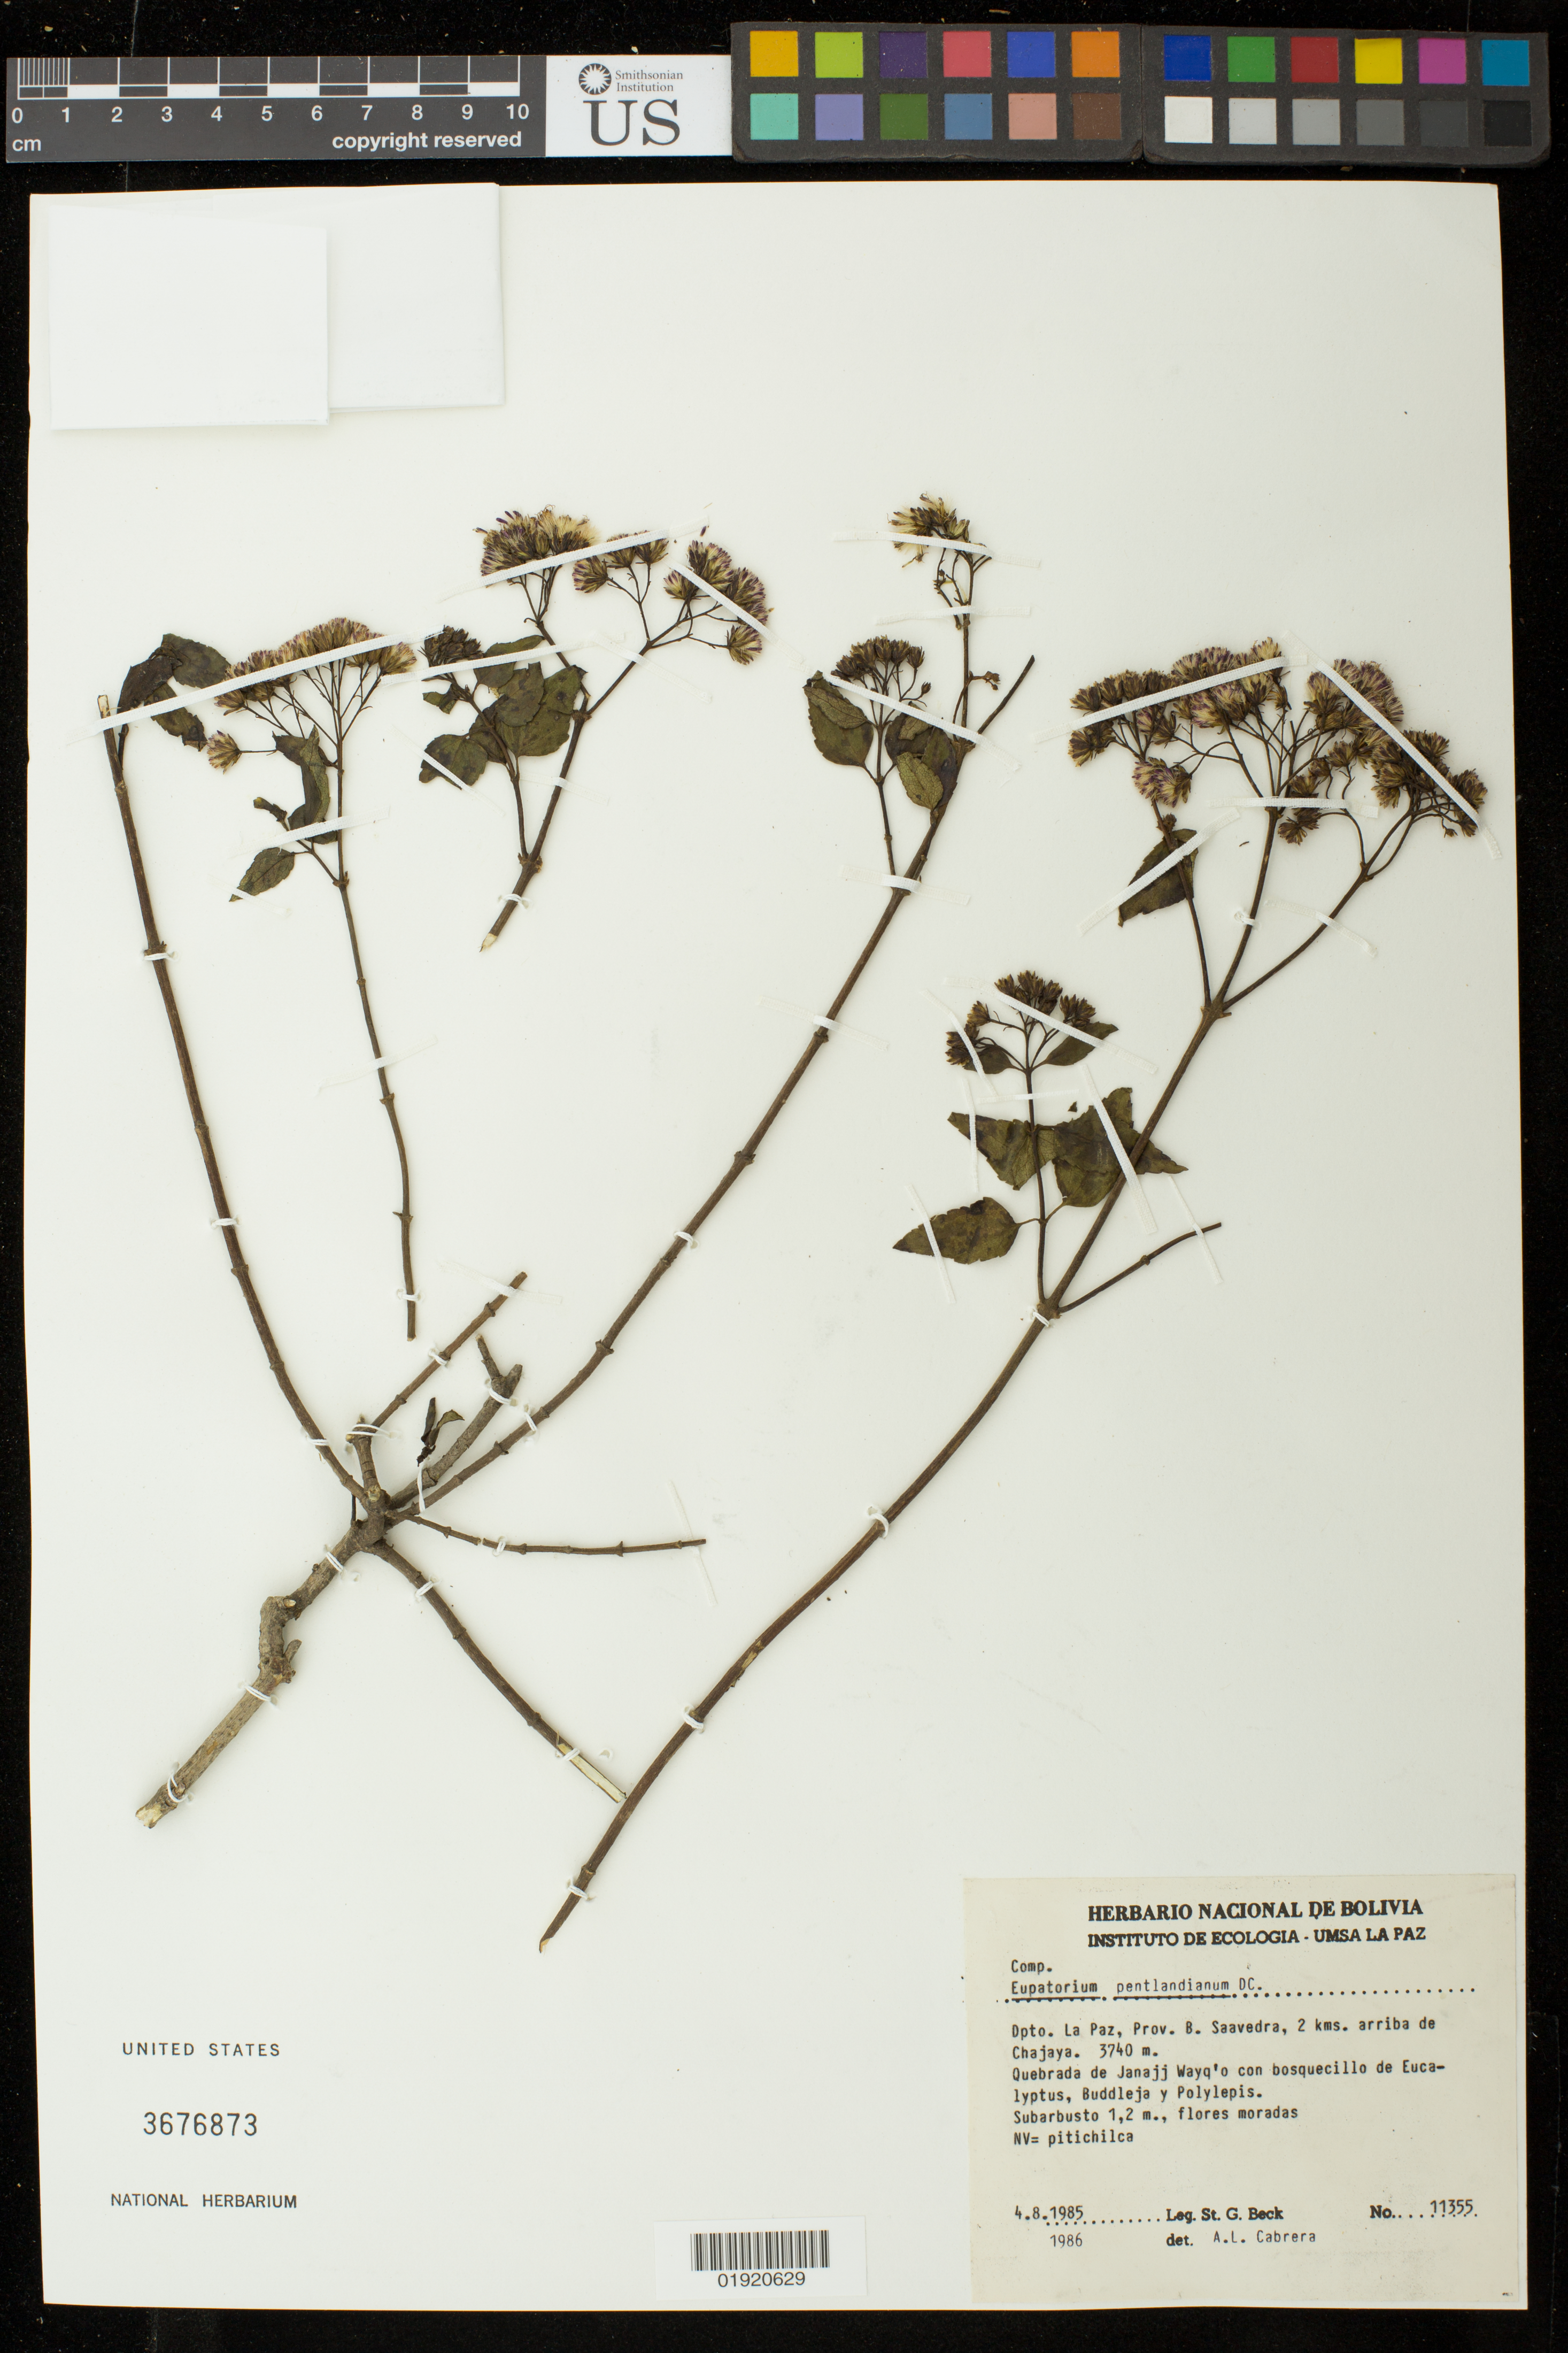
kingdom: Plantae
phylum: Tracheophyta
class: Magnoliopsida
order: Asterales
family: Asteraceae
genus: Eupatorium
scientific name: Eupatorium pentlandianum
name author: DC.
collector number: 11355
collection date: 1985-08-04/1986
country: Bolivia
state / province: La Paz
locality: Dpto. la Paz, Prov. B. Saavedra, 2 kms. arriba de Chajaya.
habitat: Quebrada de Janajj Mayq'o con bosquecillo de Eucalyptus, Buddleja y Polylepis.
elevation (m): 3740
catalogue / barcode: US 3676873